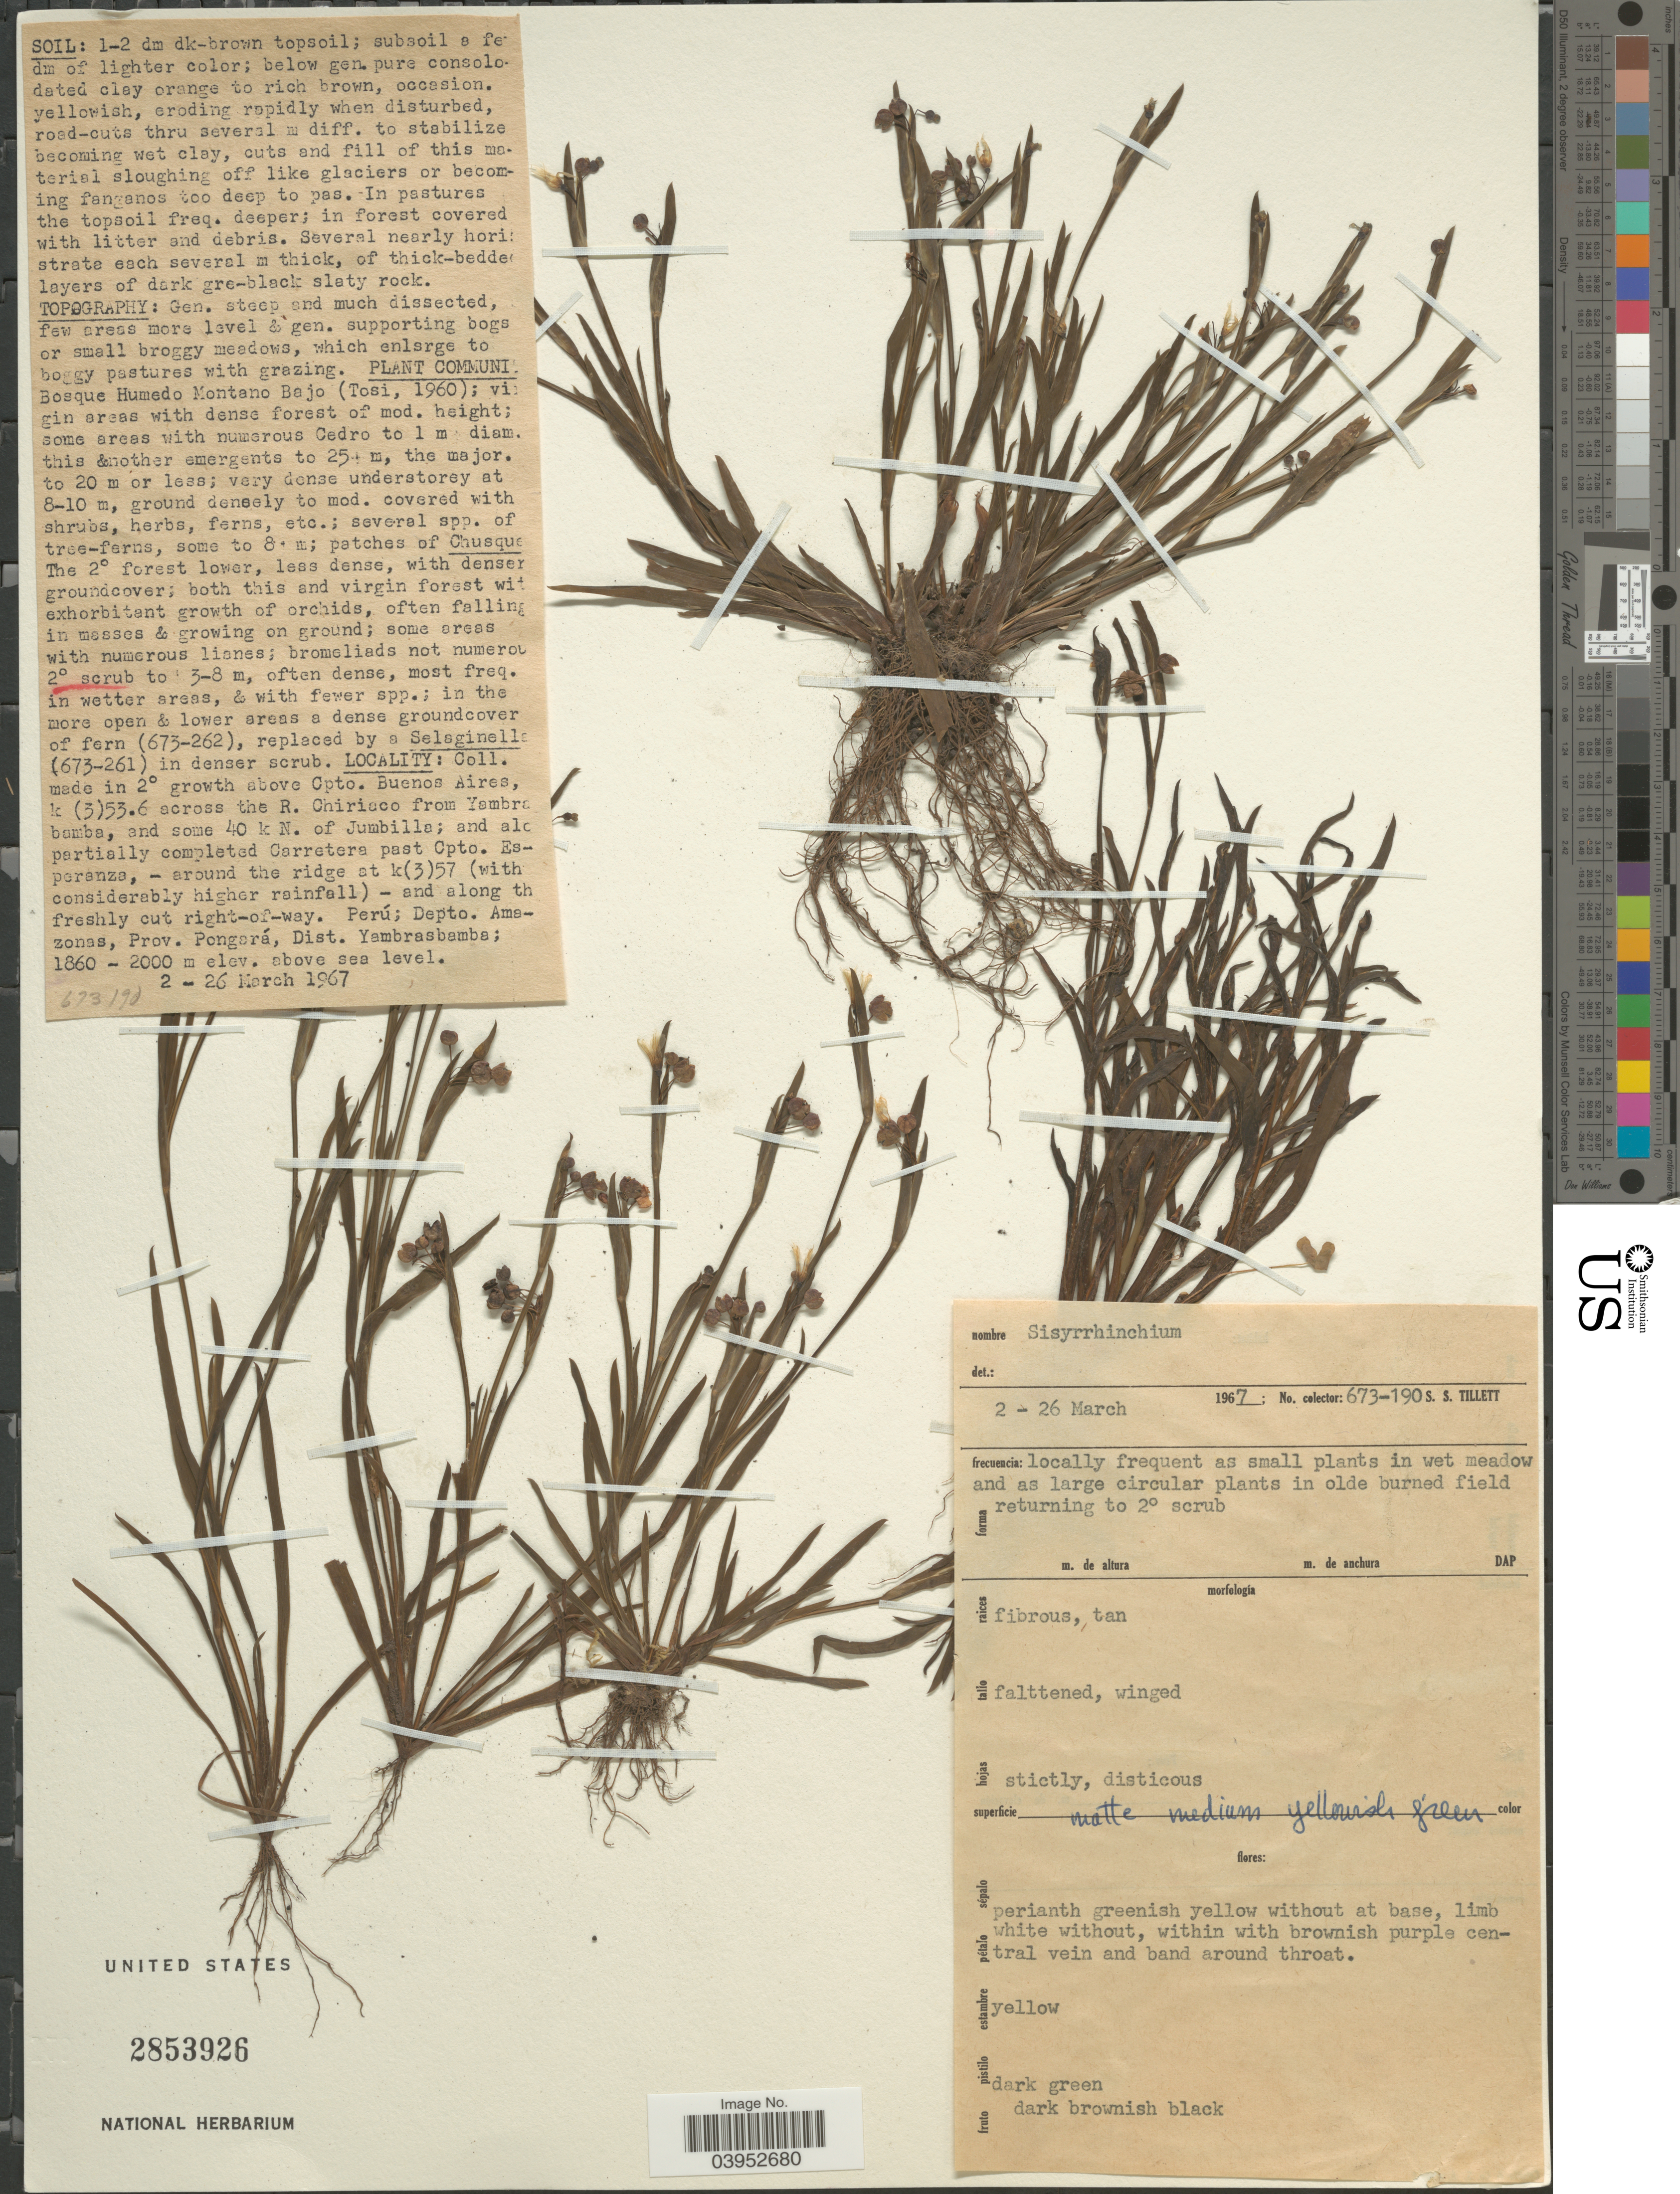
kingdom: Plantae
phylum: Tracheophyta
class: Liliopsida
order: Asparagales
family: Iridaceae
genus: Sisyrinchium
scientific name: Sisyrinchium sp.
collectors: S. S. Tillett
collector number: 673-190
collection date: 1967-03-02/1967-03-26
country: Peru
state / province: Amazonas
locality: Above Cpto. Buenos Aires, k (3)53.6 across the R. Chiriaco from Yambrabamba, and some 40 k N. of Jumbilla; and Carretera past Cpto. Esperanza, - around the ridge at k(3)57 - and along the freshly cut right-of-way. Perú; Depto. Amazonas, Prov. Pongará, Dist. Yambrasbamba.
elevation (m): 1860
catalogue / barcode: US 2853926